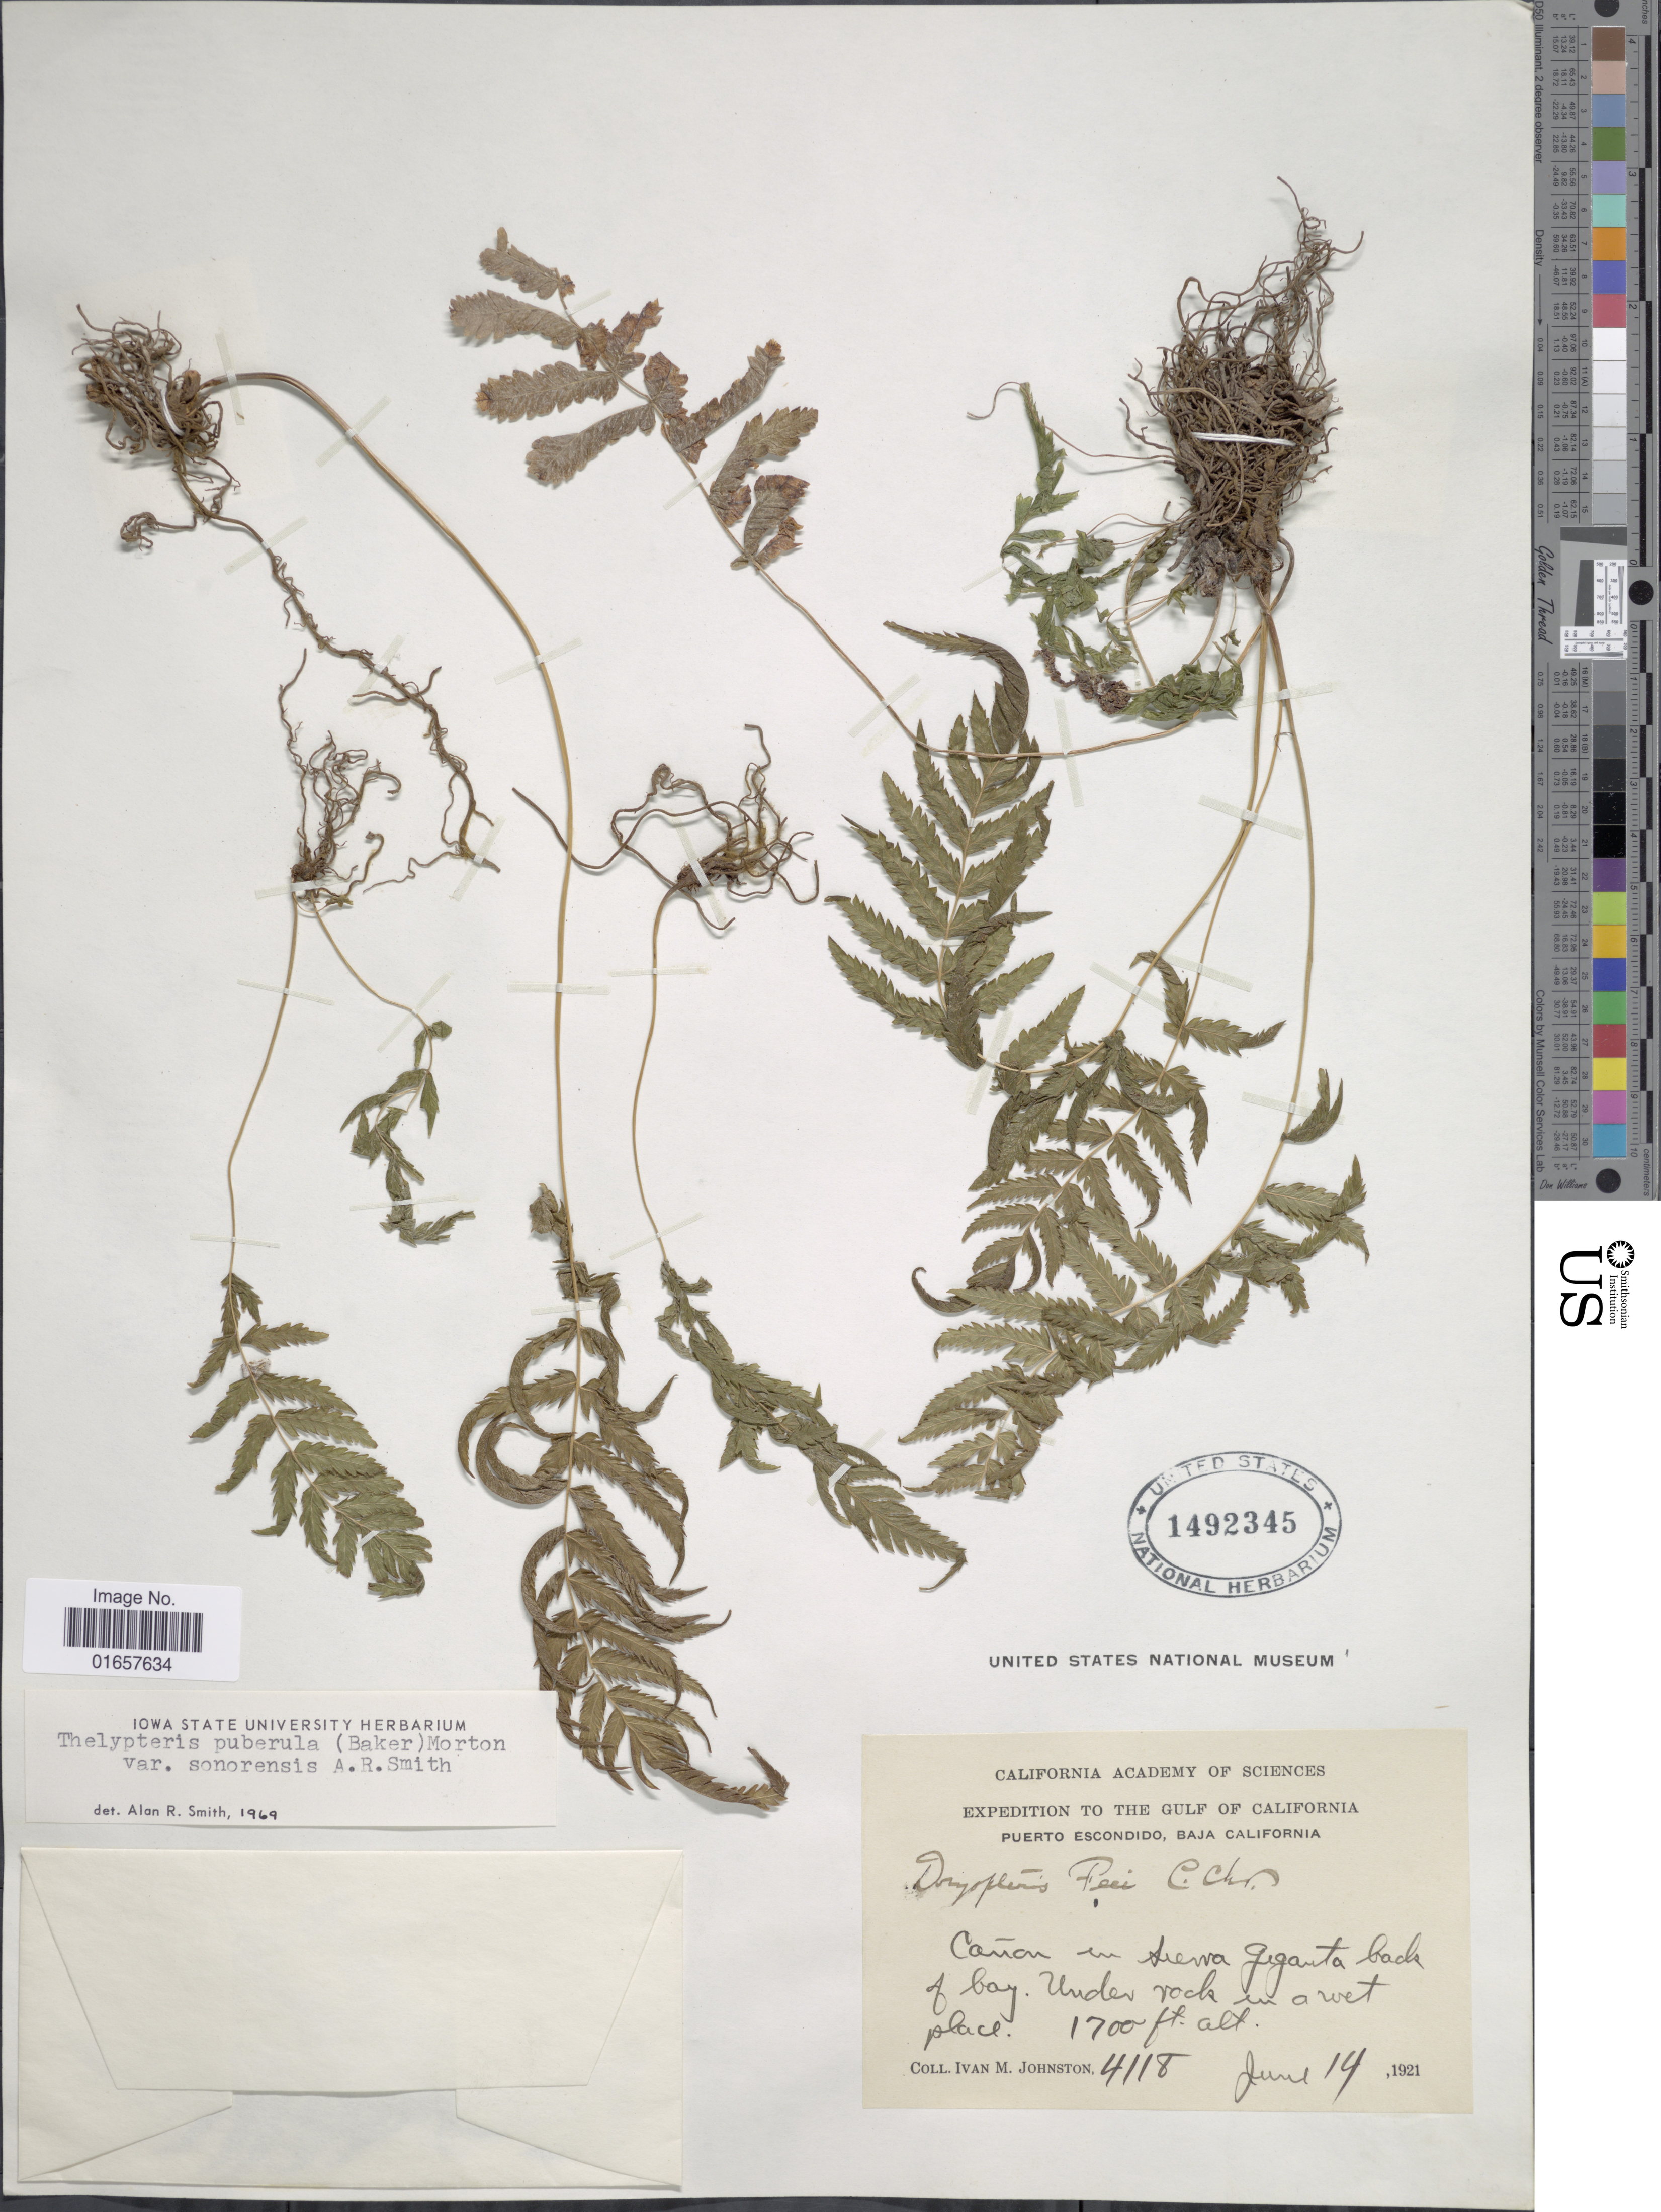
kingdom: Plantae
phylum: Tracheophyta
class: Polypodiopsida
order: Polypodiales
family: Thelypteridaceae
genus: Christella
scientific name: Christella puberula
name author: (Baker) Á. Löve & D. Löve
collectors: I.M. Johnston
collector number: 4118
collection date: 1921-06-14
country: Mexico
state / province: Baja California Sur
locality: The Gulf of California, Puerto Escondido. Cañon in Sierra Giganta back of bay, under rock in a wet place.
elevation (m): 518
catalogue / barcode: US 1492345